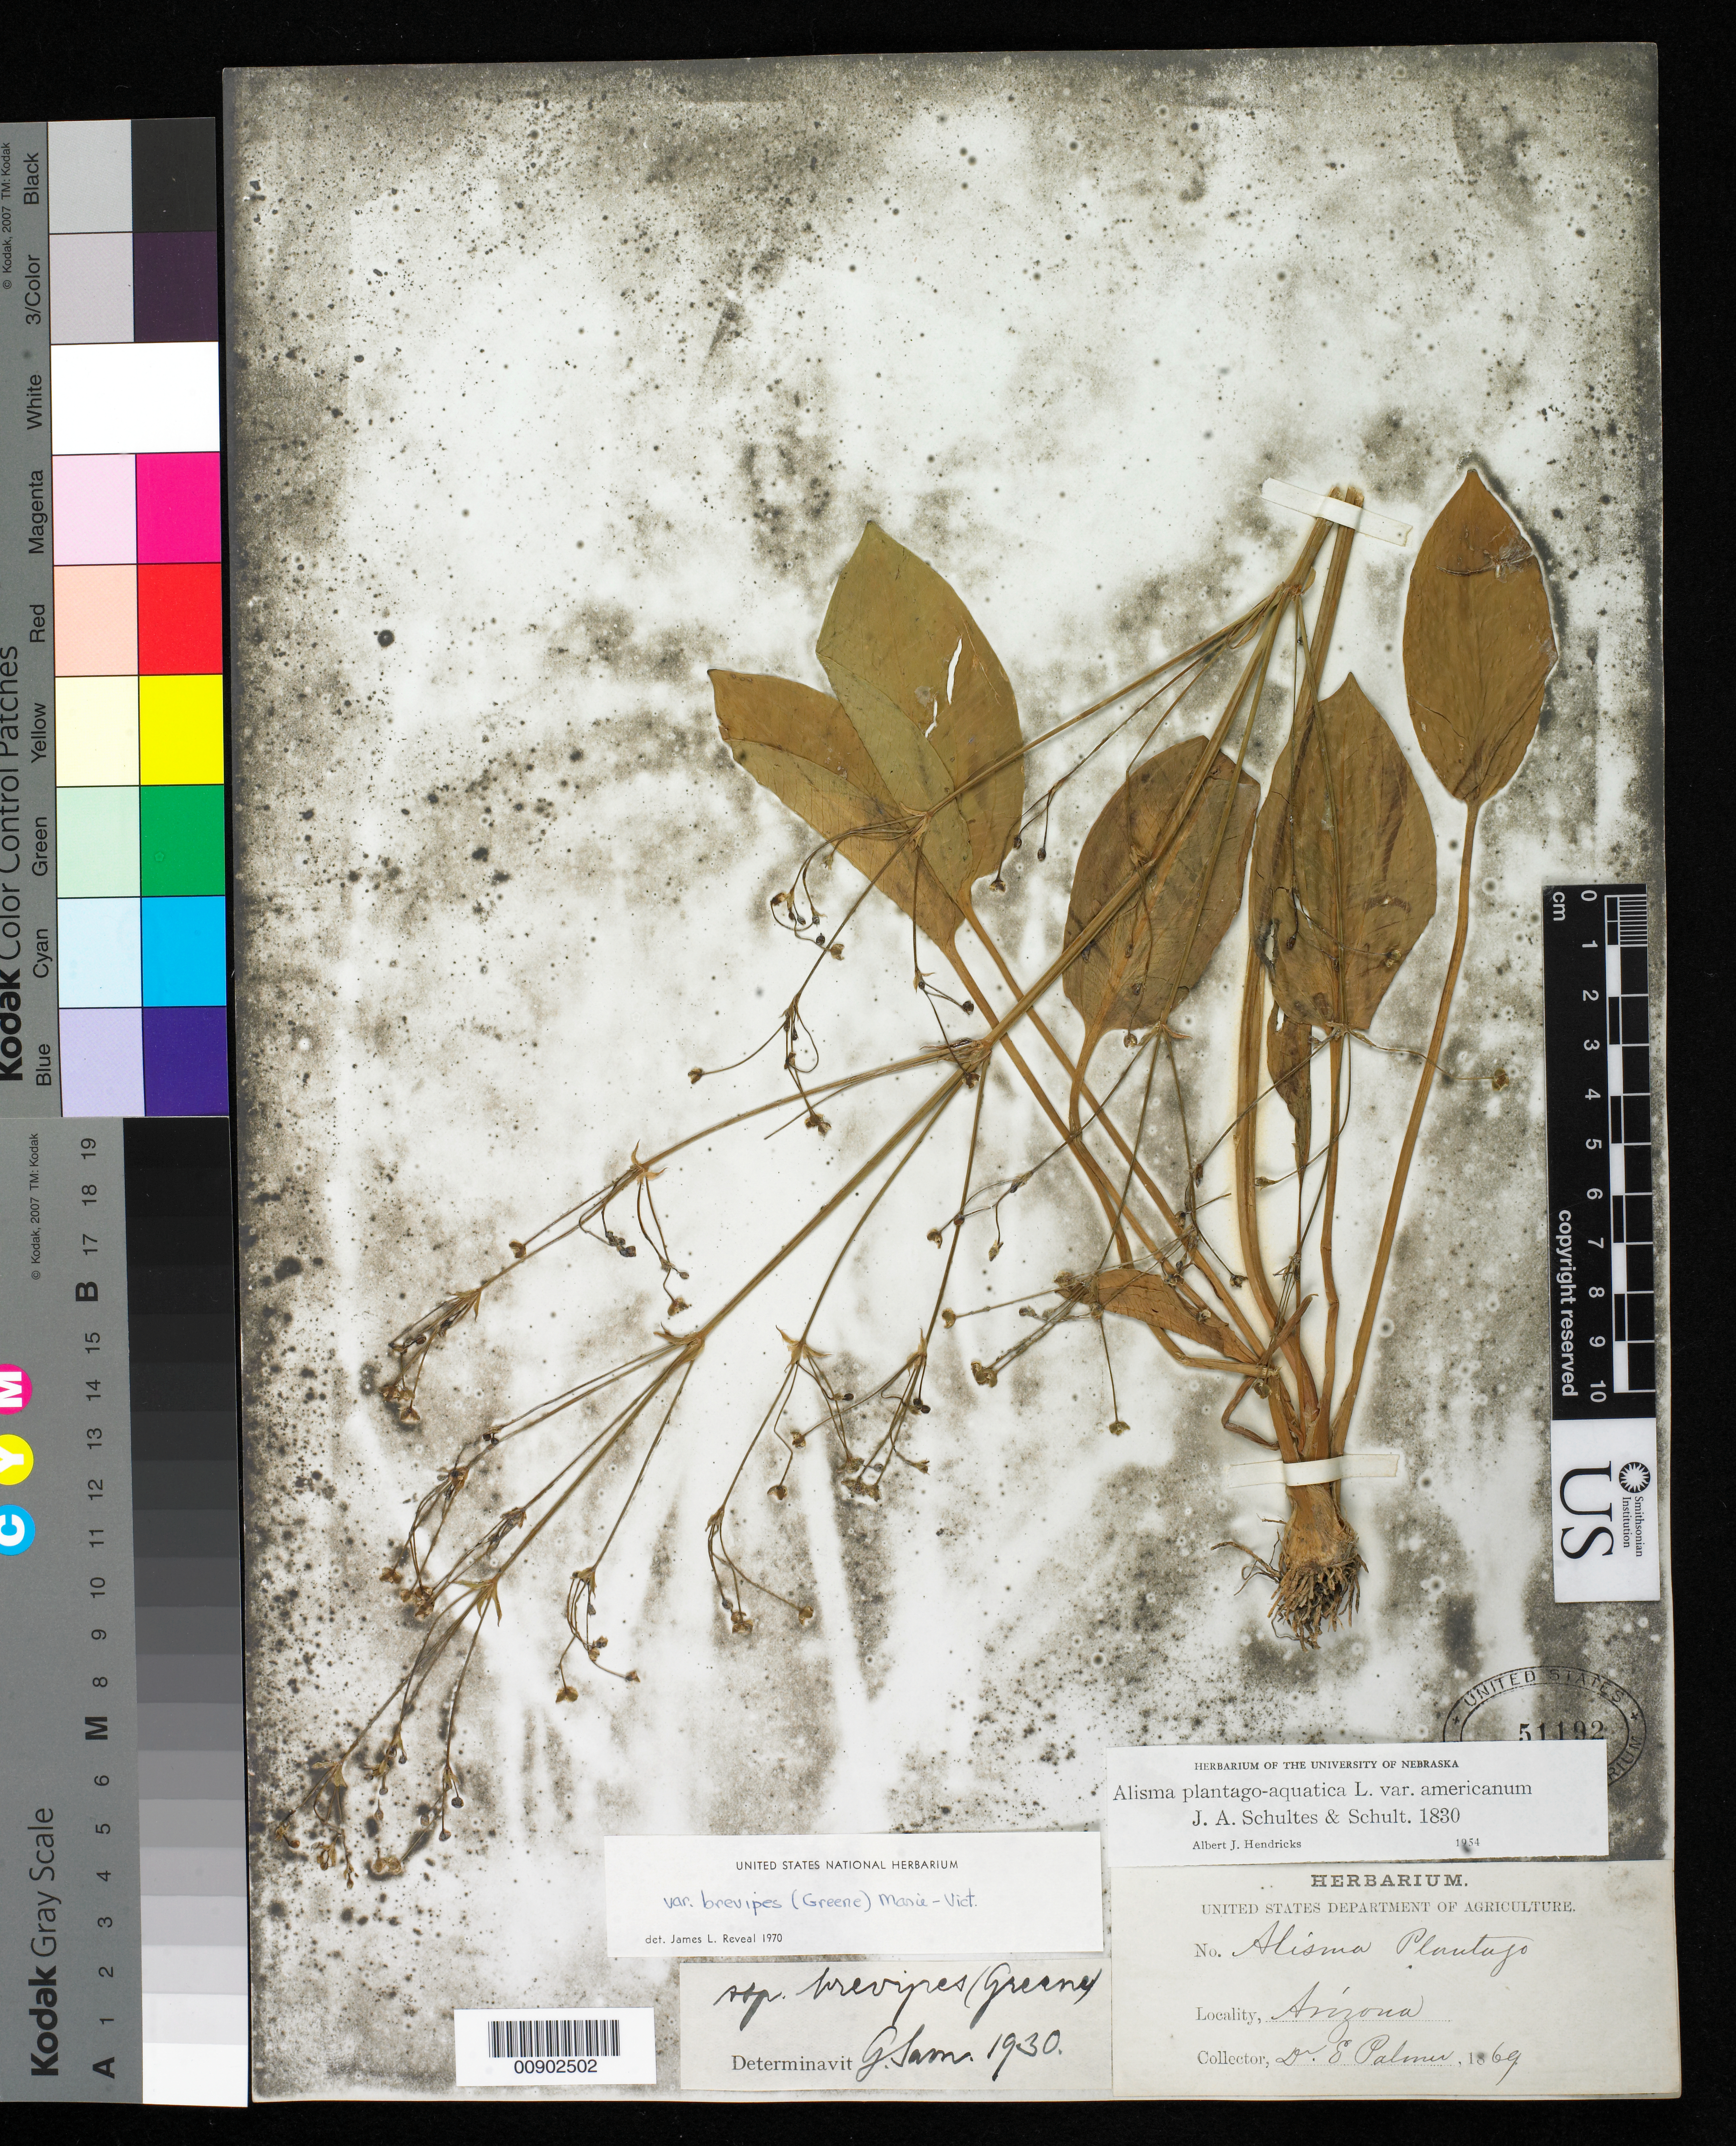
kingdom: Plantae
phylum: Tracheophyta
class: Liliopsida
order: Alismatales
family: Alismataceae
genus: Alisma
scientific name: Alisma plantago-aquatica var. brevipes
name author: (Greene) Vict.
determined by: Reveal, J. L.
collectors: E. Palmer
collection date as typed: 1869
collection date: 1869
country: United States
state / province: Arizona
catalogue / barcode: US 51192